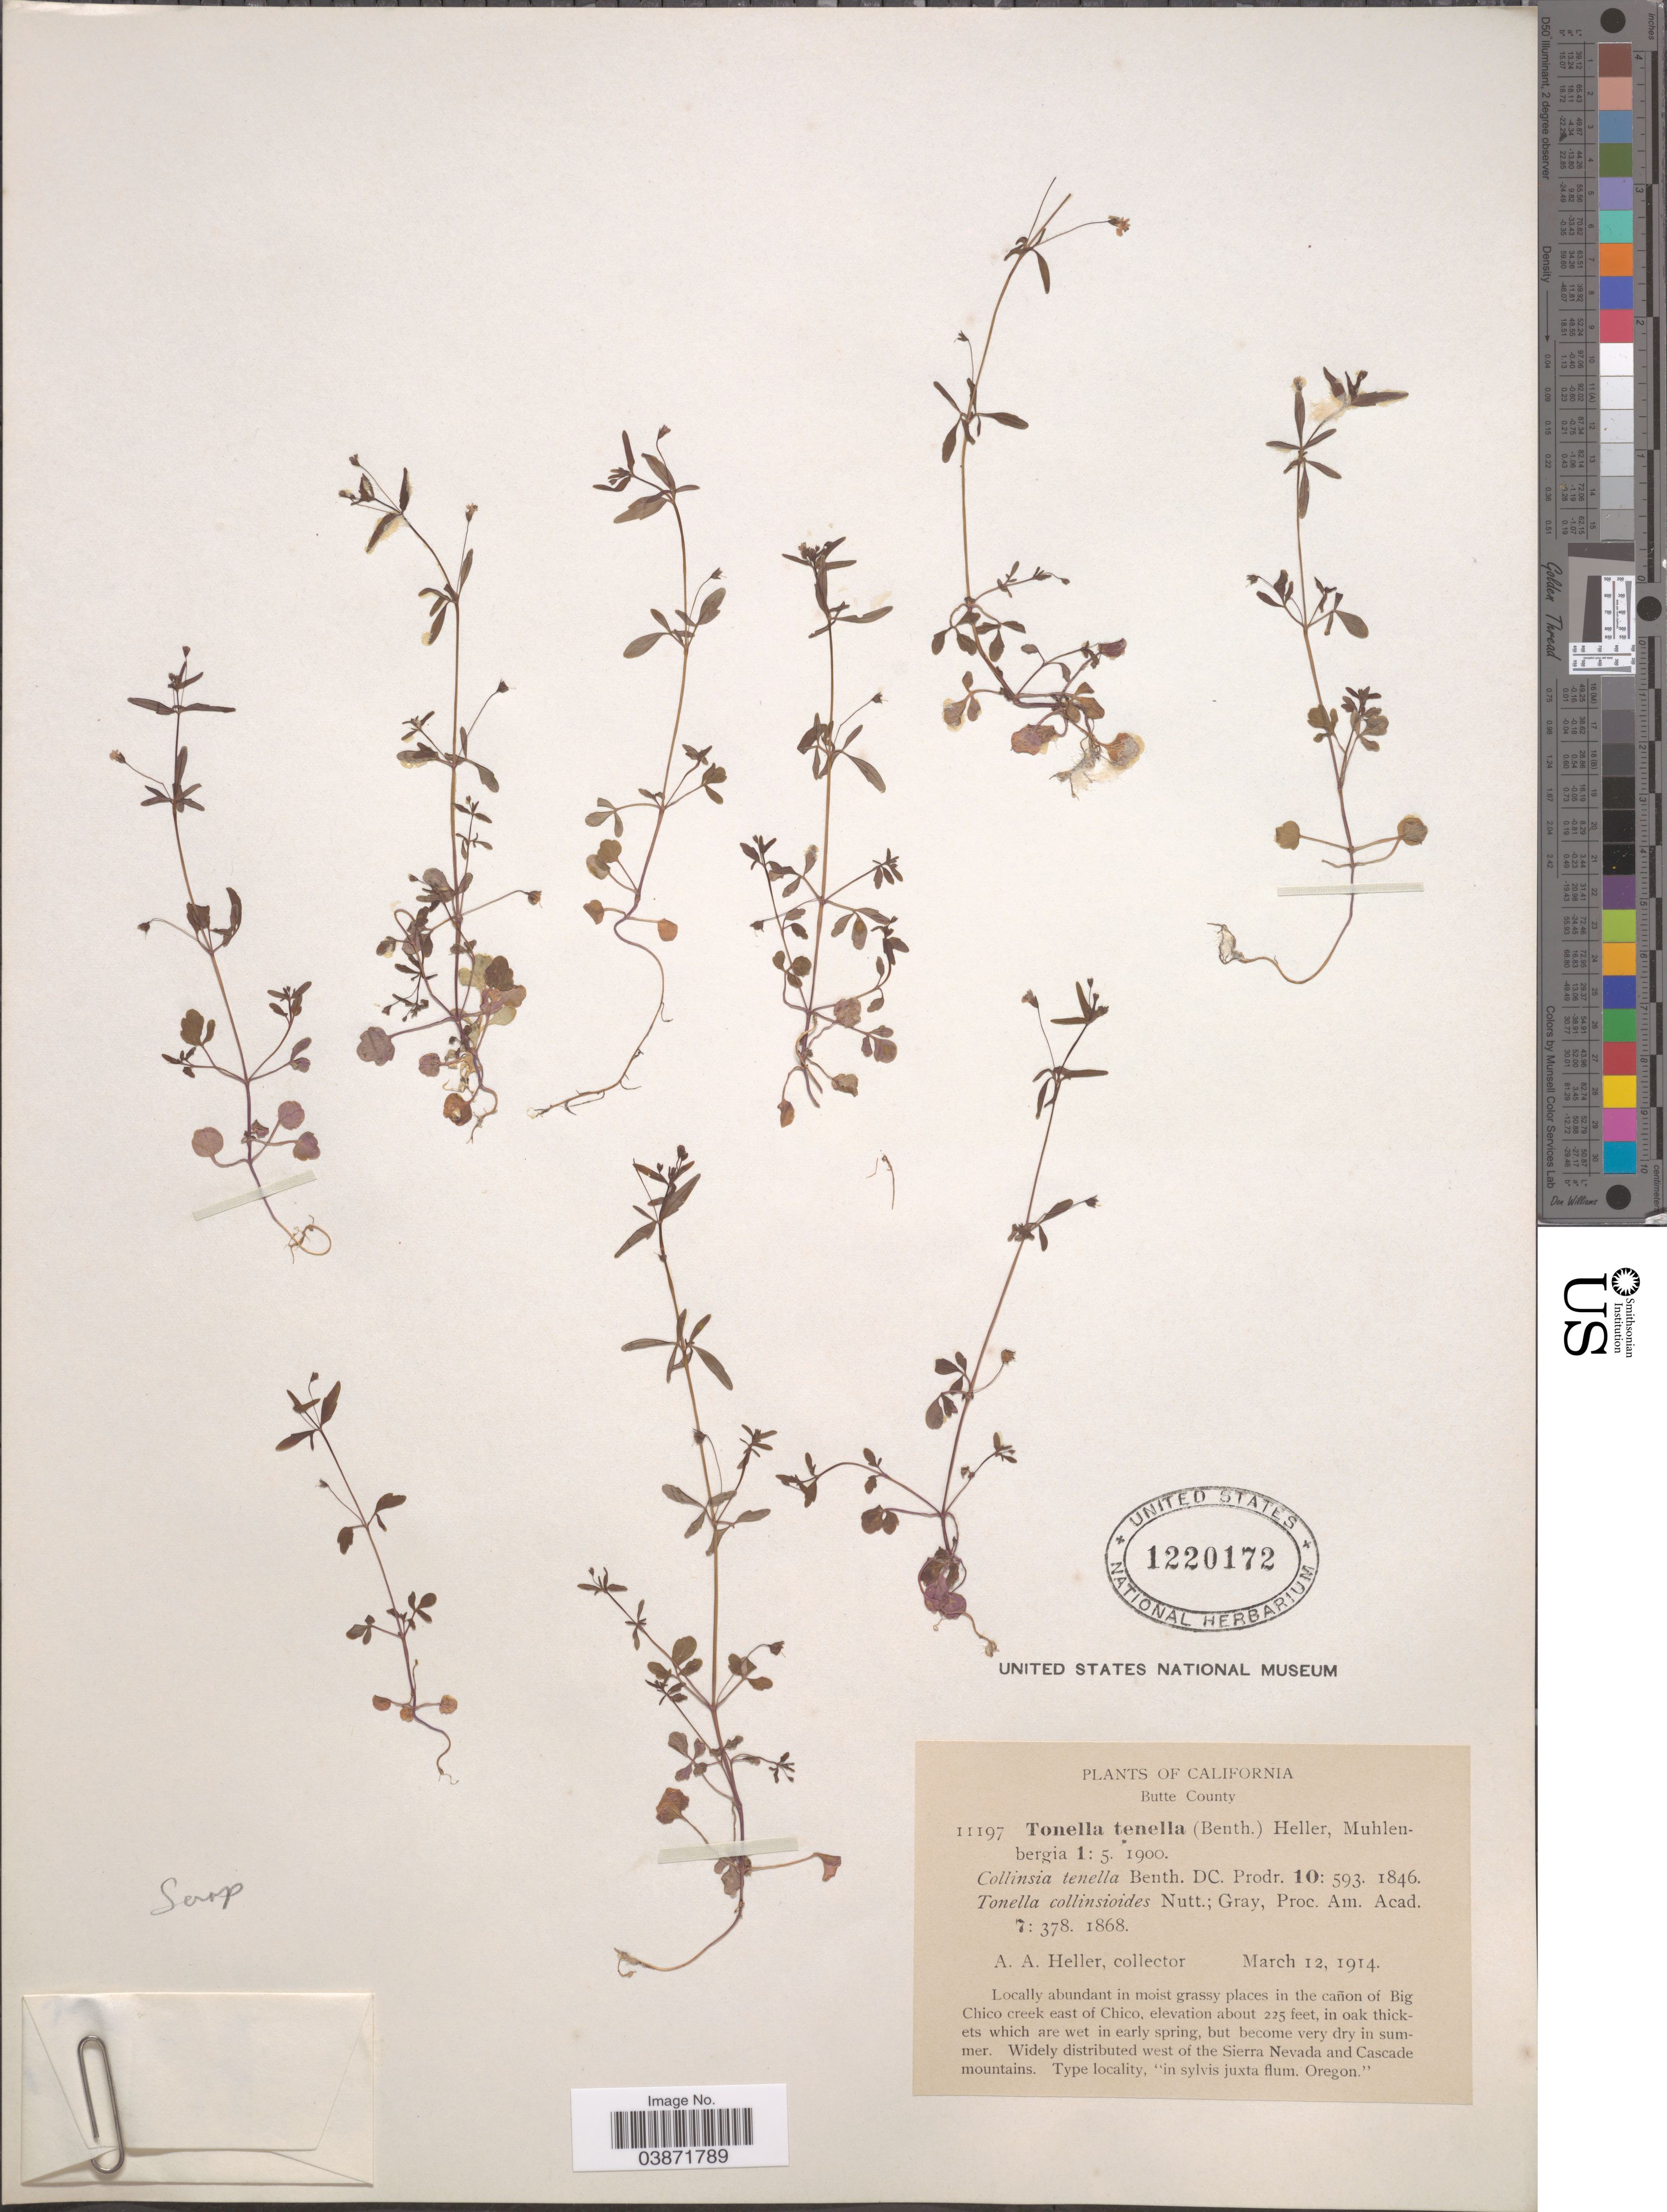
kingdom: Plantae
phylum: Tracheophyta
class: Magnoliopsida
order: Lamiales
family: Plantaginaceae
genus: Tonella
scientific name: Tonella tenella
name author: (Benth.) A. Heller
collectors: A. A. Heller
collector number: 11197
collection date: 1914-03-12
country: United States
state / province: California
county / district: Butte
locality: Butte County. In the cañon of Big Chico creek east of Chico.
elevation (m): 69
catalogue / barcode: US 1220172